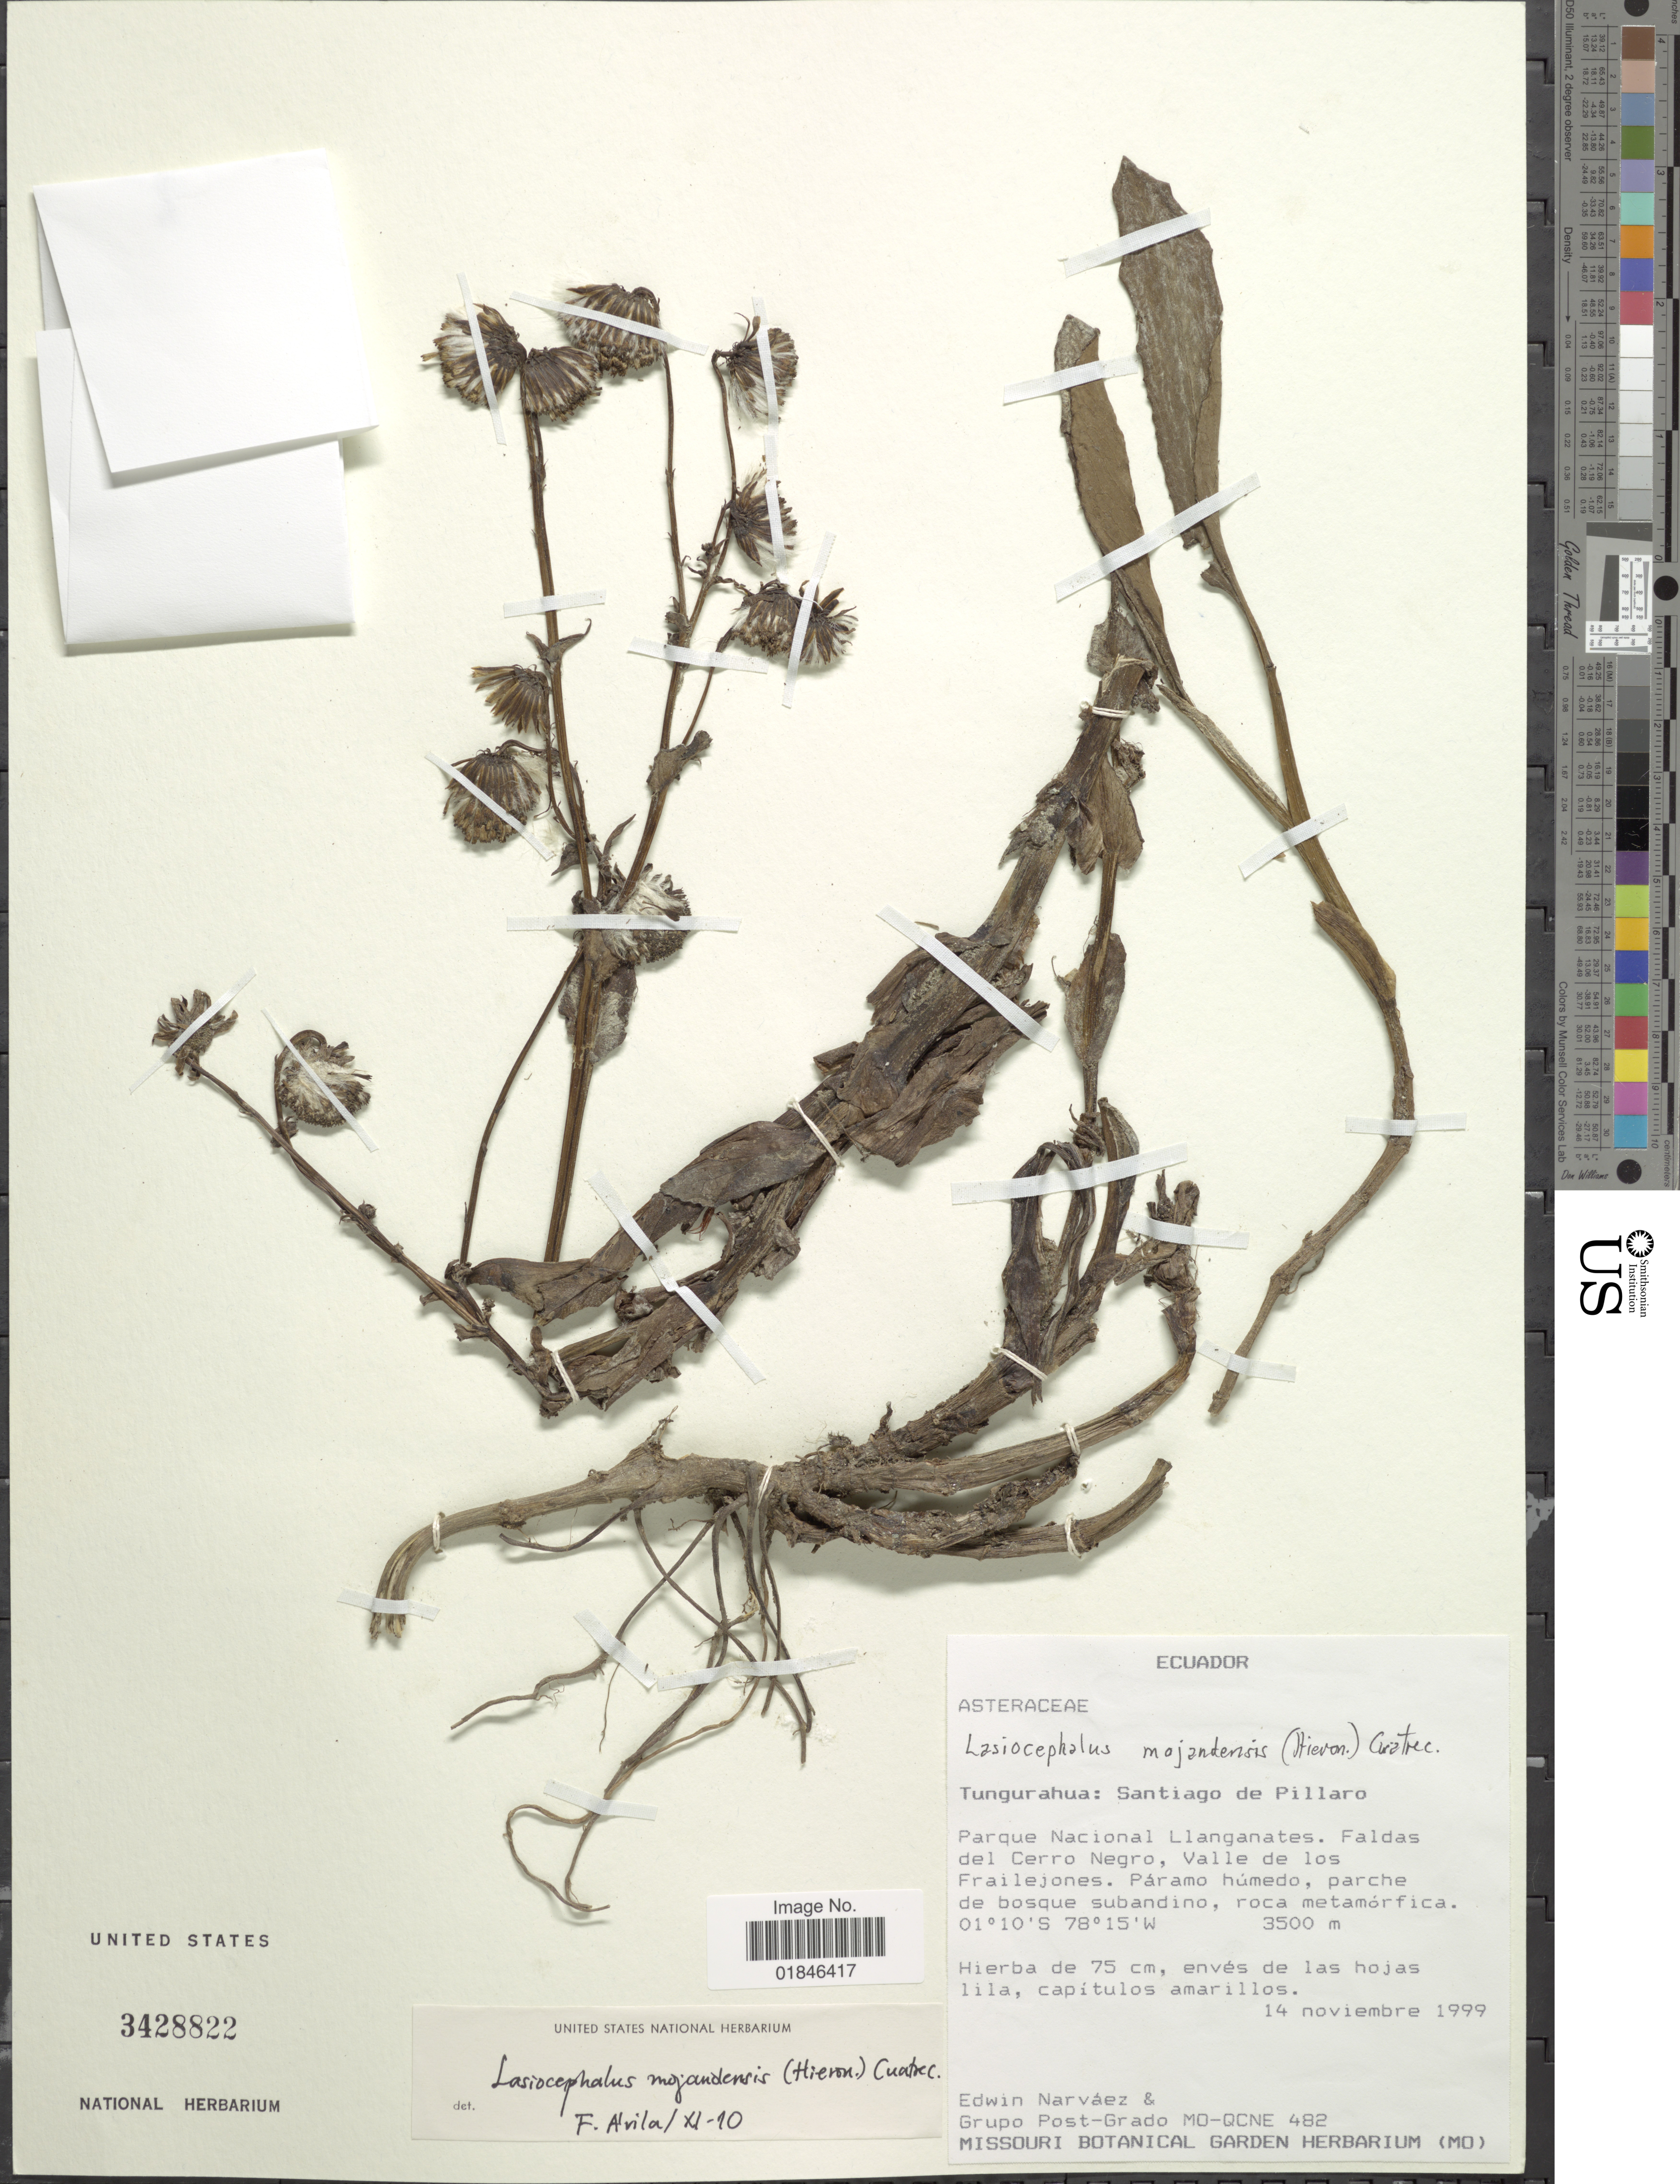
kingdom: Plantae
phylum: Tracheophyta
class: Magnoliopsida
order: Asterales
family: Asteraceae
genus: Senecio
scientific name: Senecio mojandensis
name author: Hieron.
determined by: Salomon, Luciana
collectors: E. Narváez & Grupo Post-Grado MO-QCNE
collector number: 482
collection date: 1999-11-14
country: Ecuador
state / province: Tungurahua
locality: Tungurahua: Santiago de Pillaro. Parque Nacional Llanganates. Faldas del Cerro Negr, Valle de los Frailejones.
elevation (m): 3500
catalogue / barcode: US 3428822